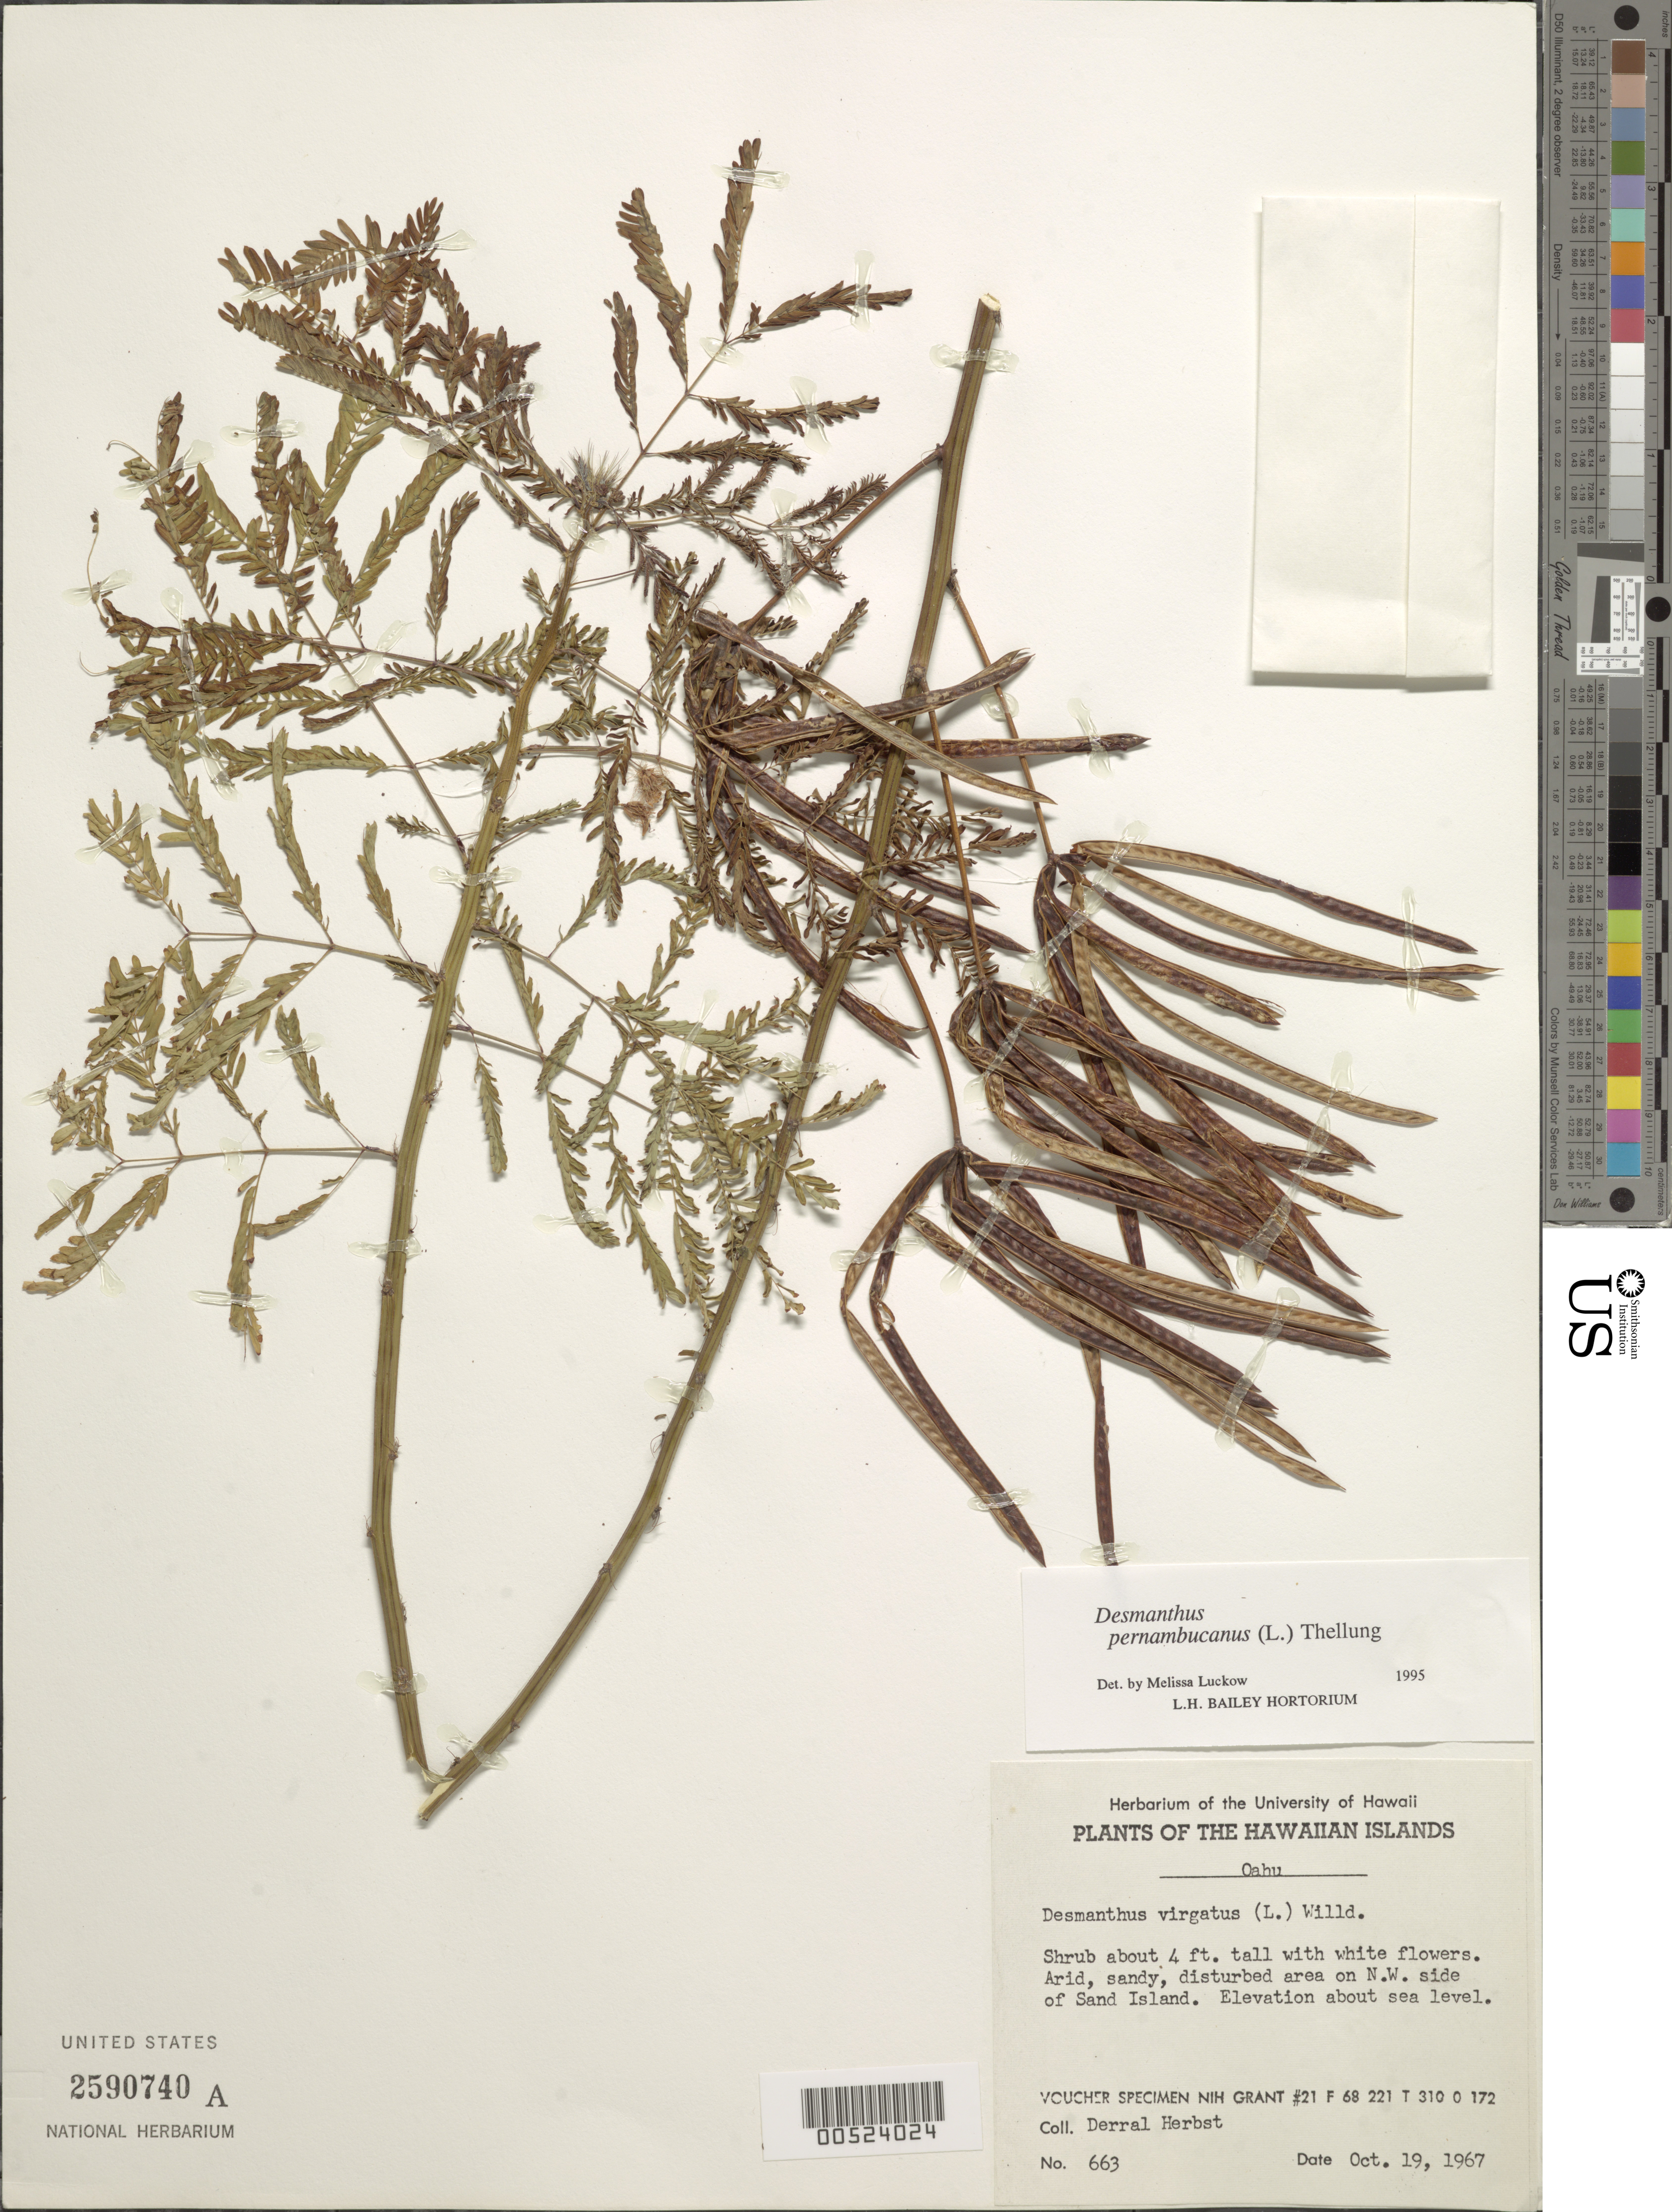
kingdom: Plantae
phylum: Tracheophyta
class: Magnoliopsida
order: Fabales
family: Fabaceae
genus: Desmanthus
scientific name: Desmanthus pernambucanus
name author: (L.) Thell.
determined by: Luckow, M. A.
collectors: D. R. Herbst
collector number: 663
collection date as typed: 19 Oct 1967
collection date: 1967-10-19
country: United States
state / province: Hawaii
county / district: Honolulu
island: Oahu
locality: NW side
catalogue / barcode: US 2590740A